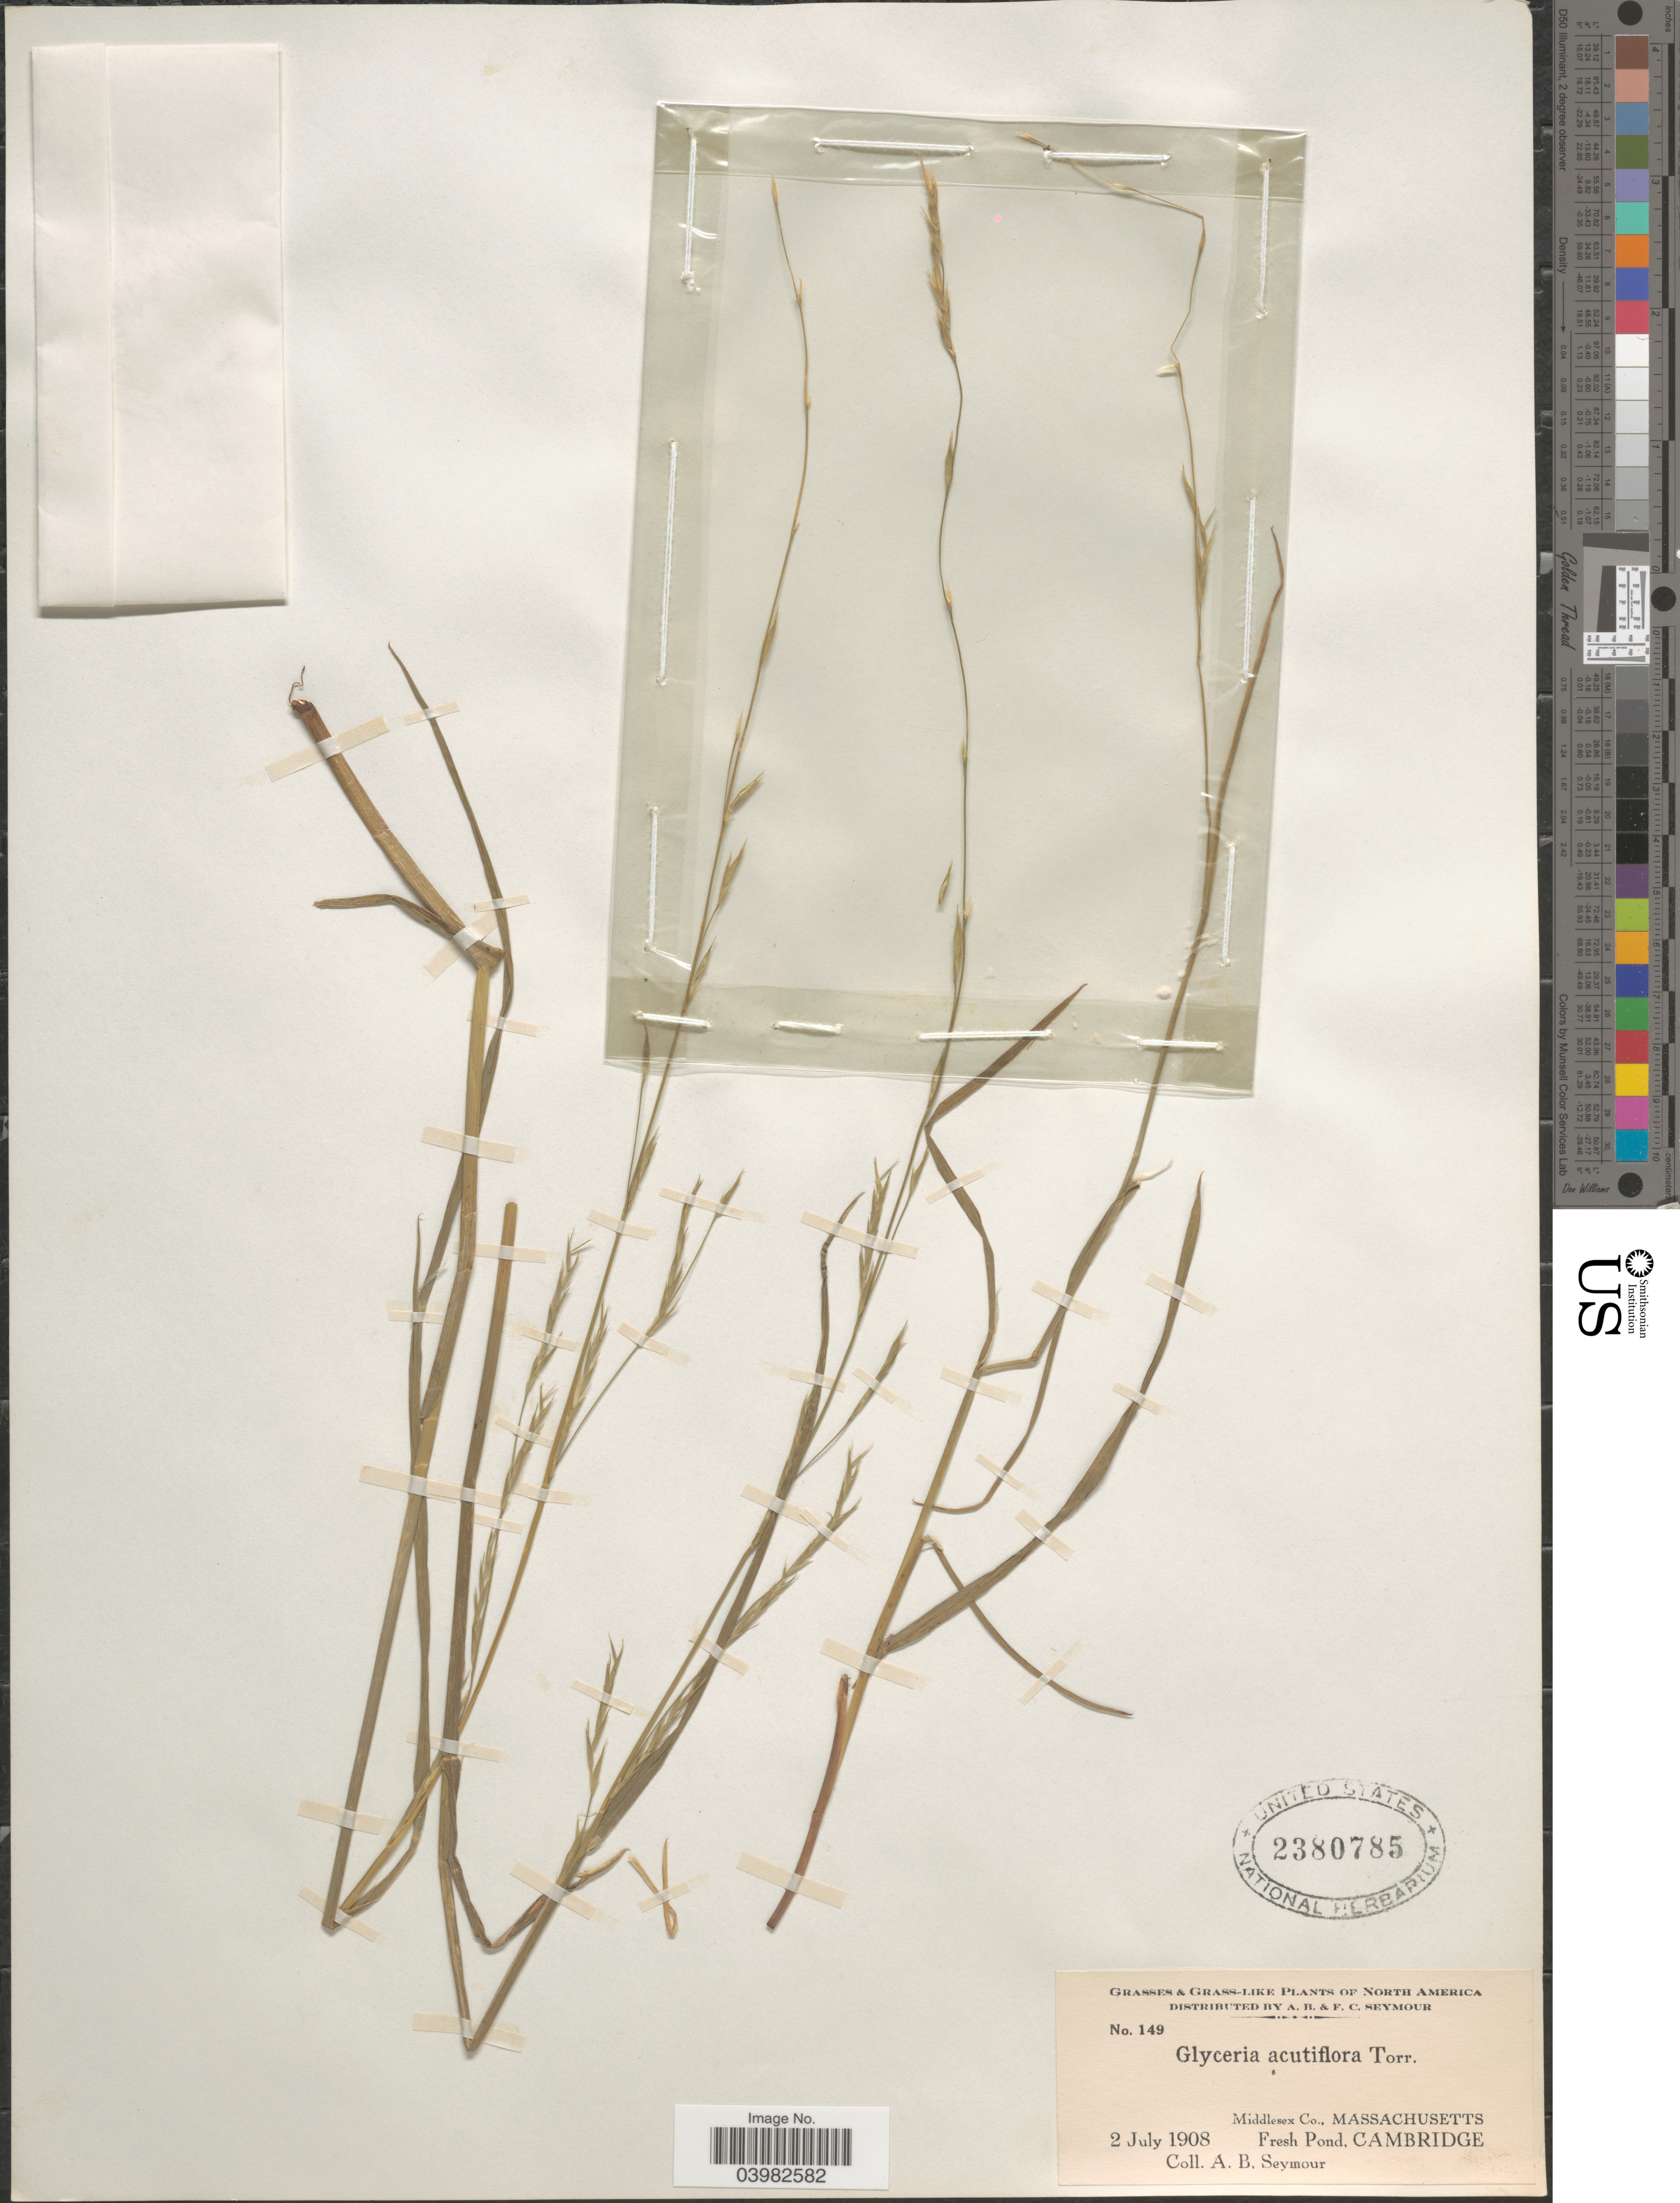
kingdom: Plantae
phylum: Tracheophyta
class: Liliopsida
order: Poales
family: Poaceae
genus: Glyceria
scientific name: Glyceria acutiflora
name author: Torr.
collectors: A. Seymour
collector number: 149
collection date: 1908-07-02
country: United States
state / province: Massachusetts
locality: Middlesex Co., Fresh Pond, Cambridge.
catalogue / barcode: US 2380785